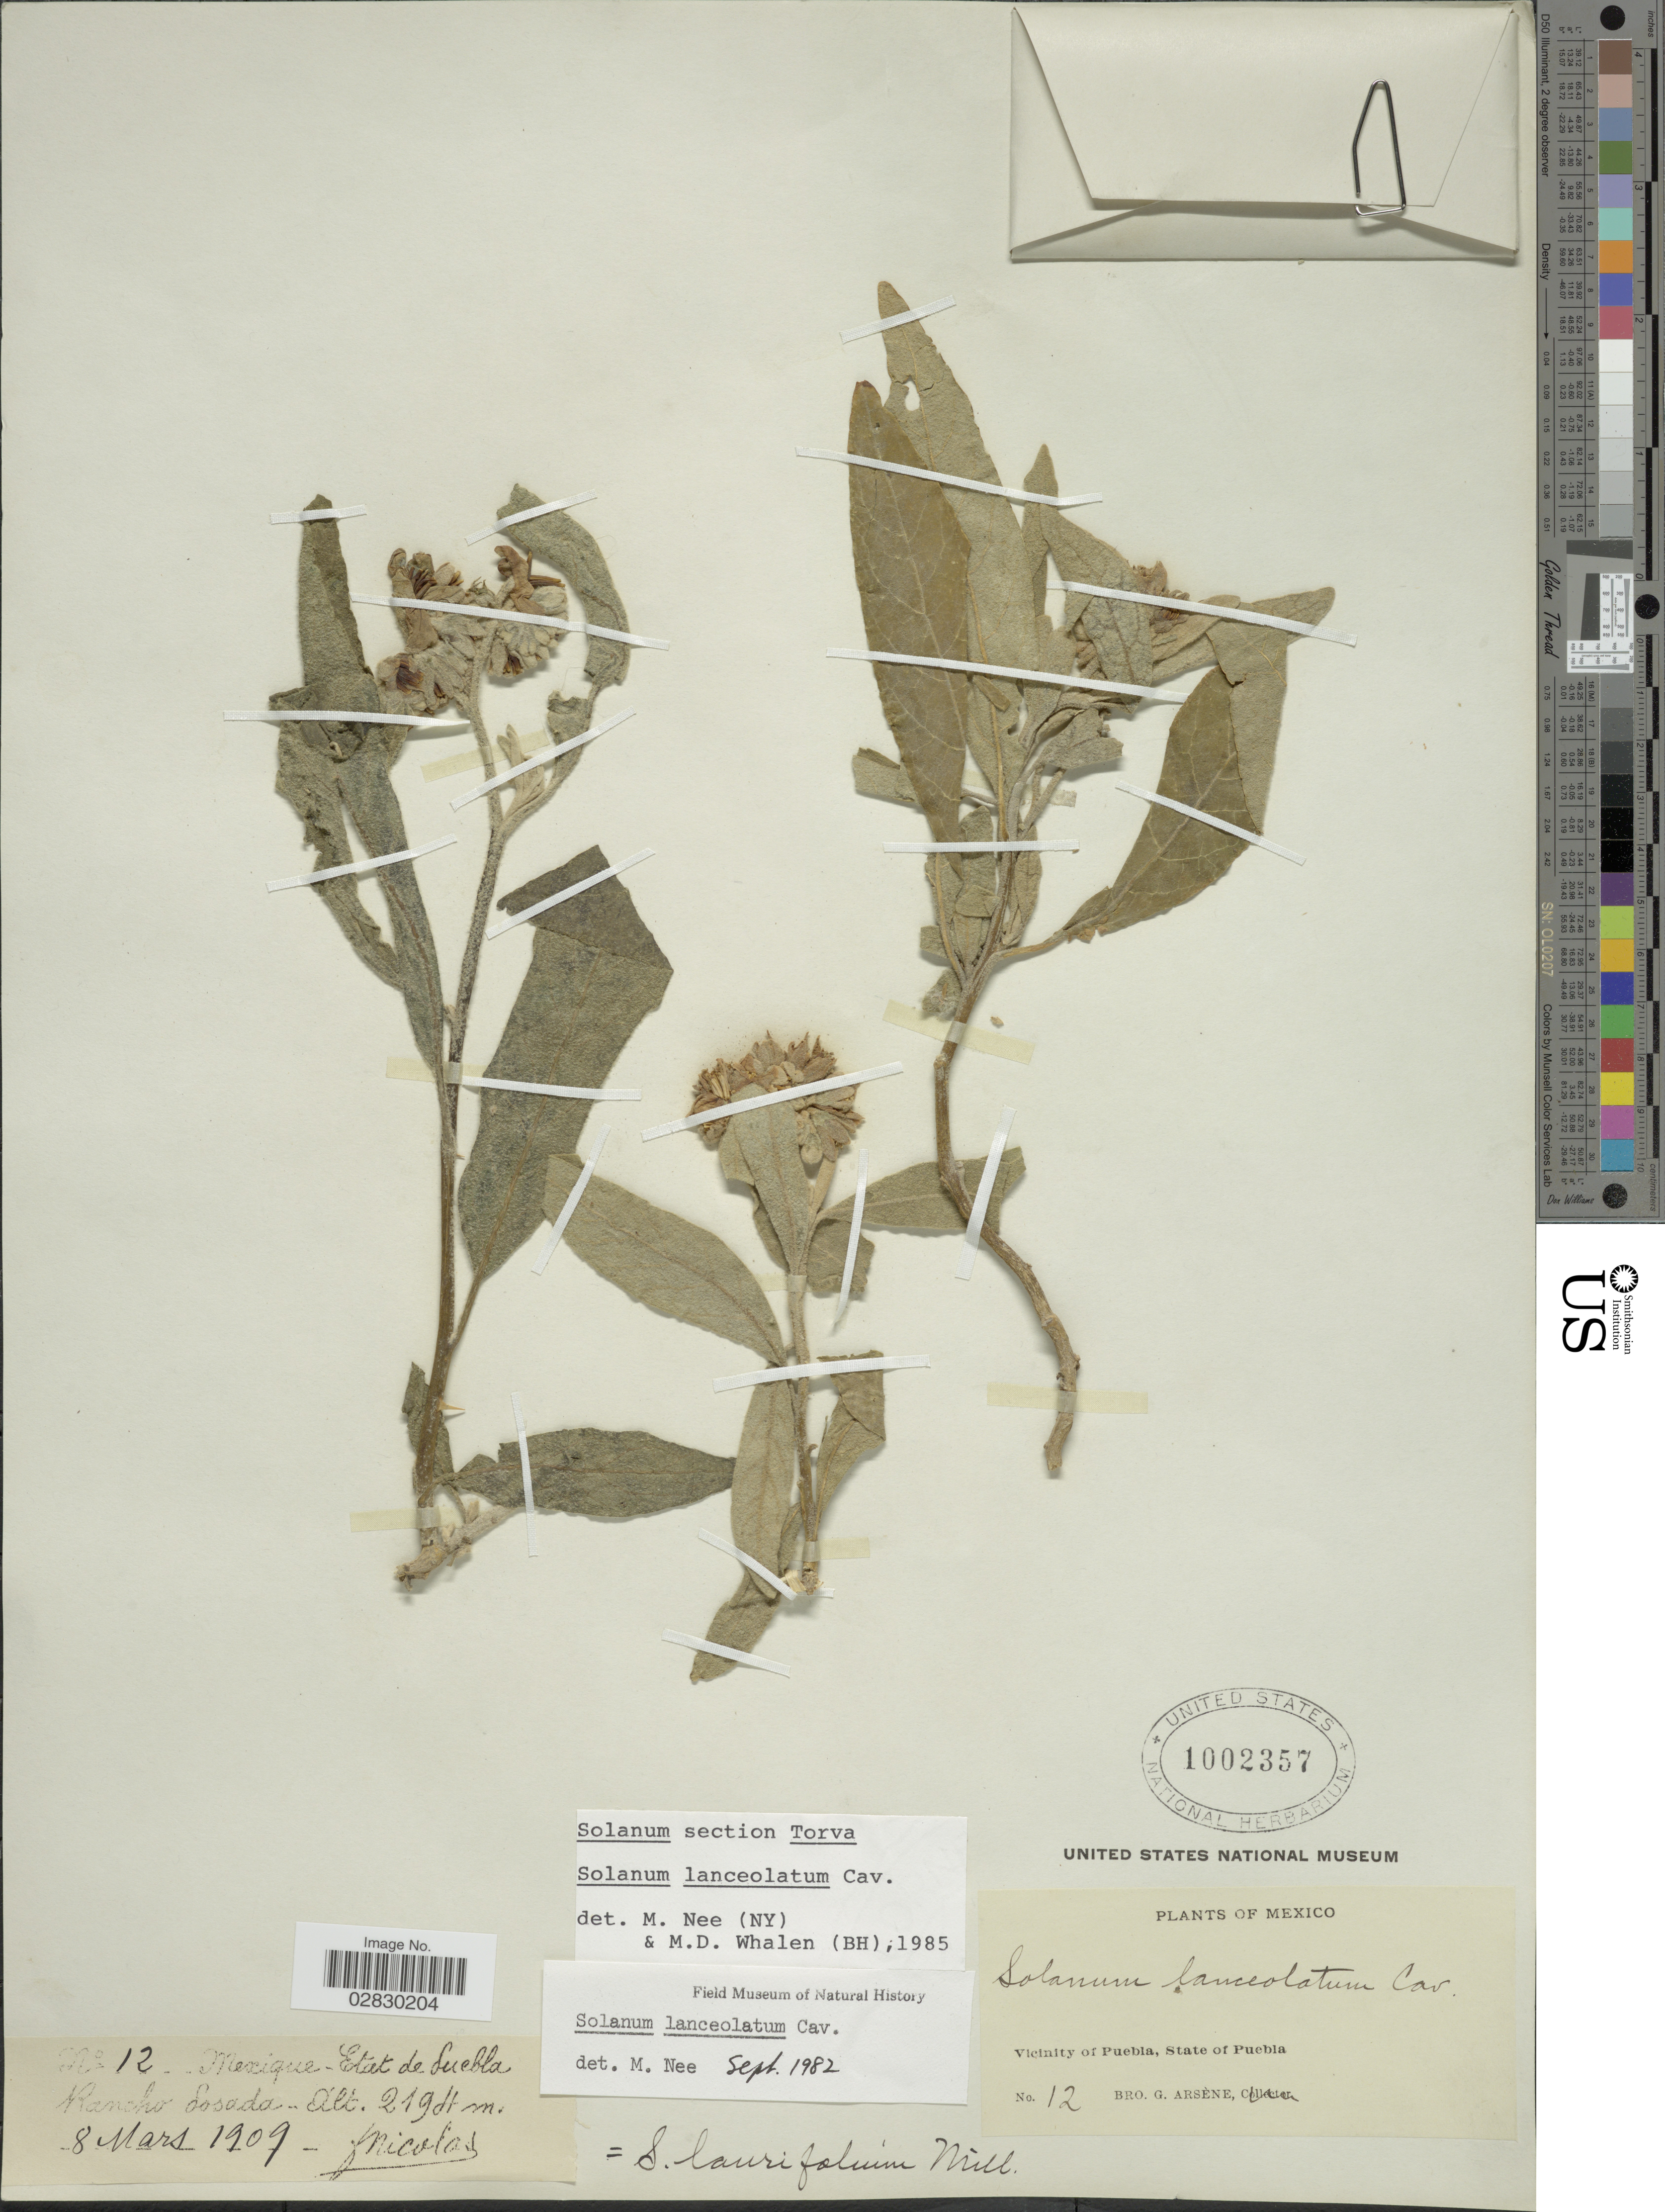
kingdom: Plantae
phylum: Tracheophyta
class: Magnoliopsida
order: Solanales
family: Solanaceae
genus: Solanum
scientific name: Solanum lanceolatum Berthault, nom. illeg.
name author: Berthault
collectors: F. Nicolas & Bro. G. Arsène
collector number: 12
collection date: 1909-03-08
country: Mexico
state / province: Puebla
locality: Vicinity of Puebla, Rancho Losada.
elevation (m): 2194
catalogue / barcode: US 1002357